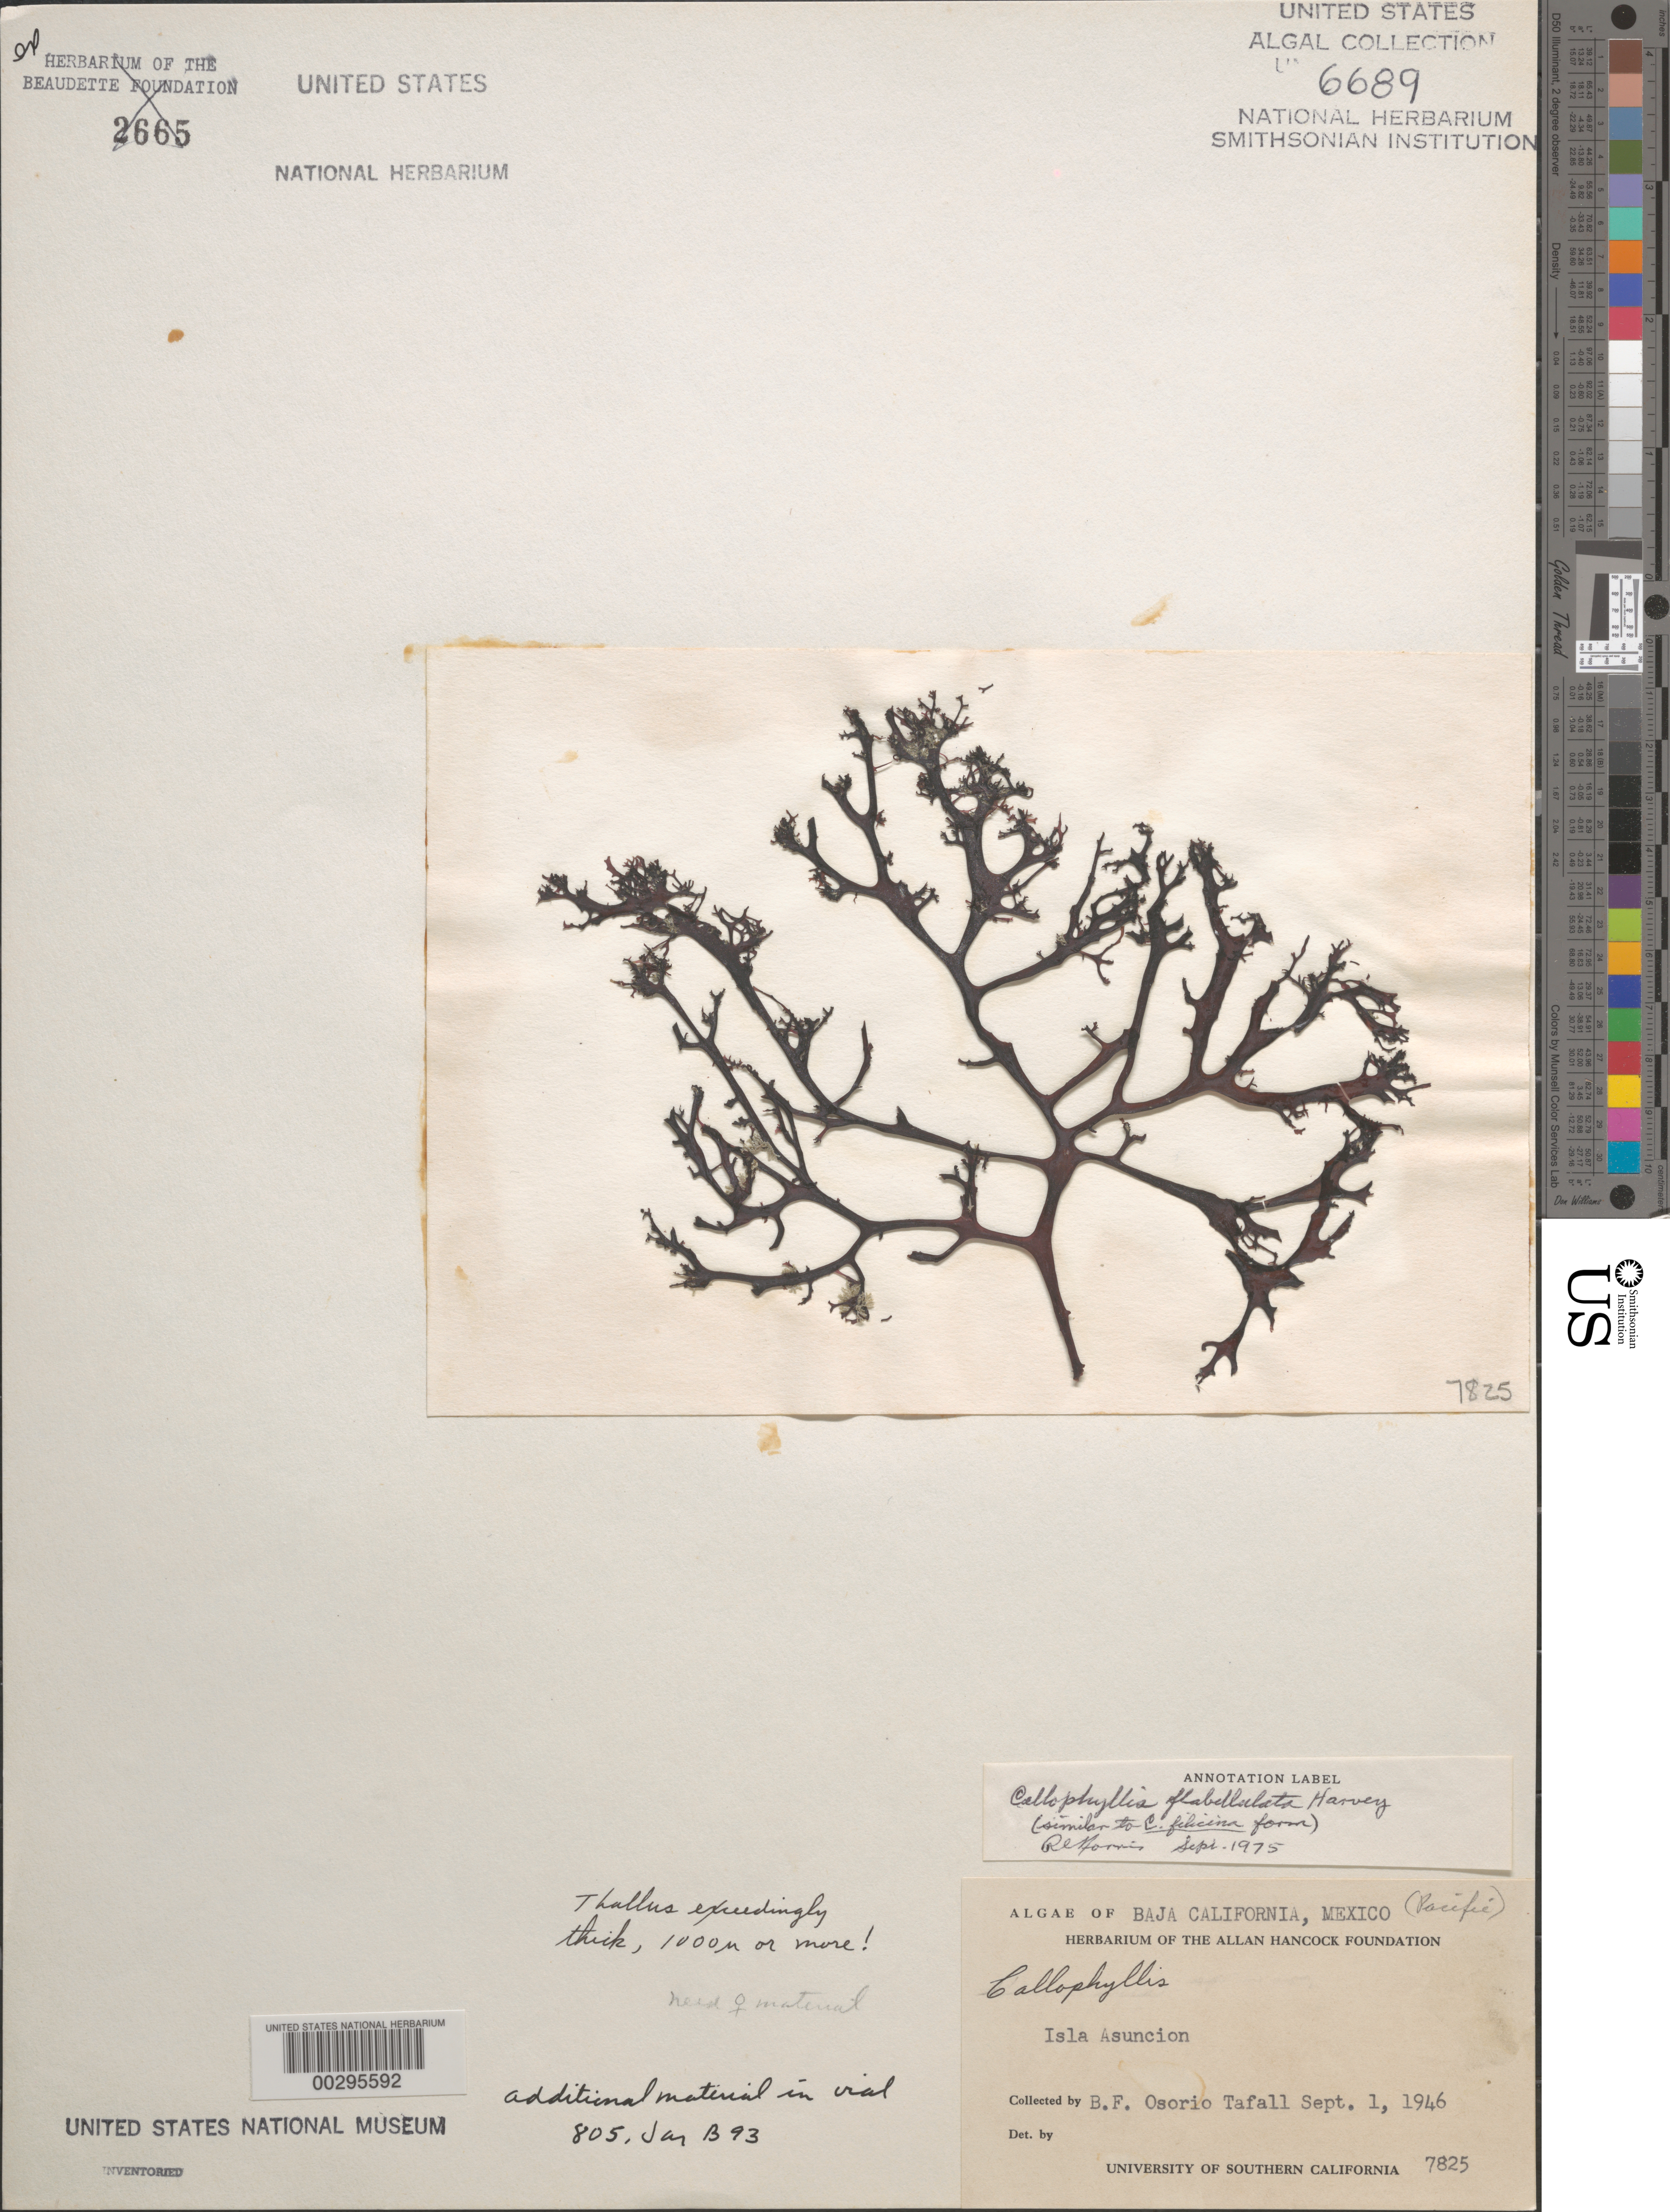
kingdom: Plantae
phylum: Rhodophyta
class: Florideophyceae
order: Gigartinales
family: Kallymeniaceae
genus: Callophyllis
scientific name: Callophyllis flabellulata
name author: Harv.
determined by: Norris, R. E.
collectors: B. Osario Tafall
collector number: EYD 7825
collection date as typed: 01 Sep 1946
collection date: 1946-09-01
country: Mexico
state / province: Baja California Sur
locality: Isla Asuncion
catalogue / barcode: US 6689